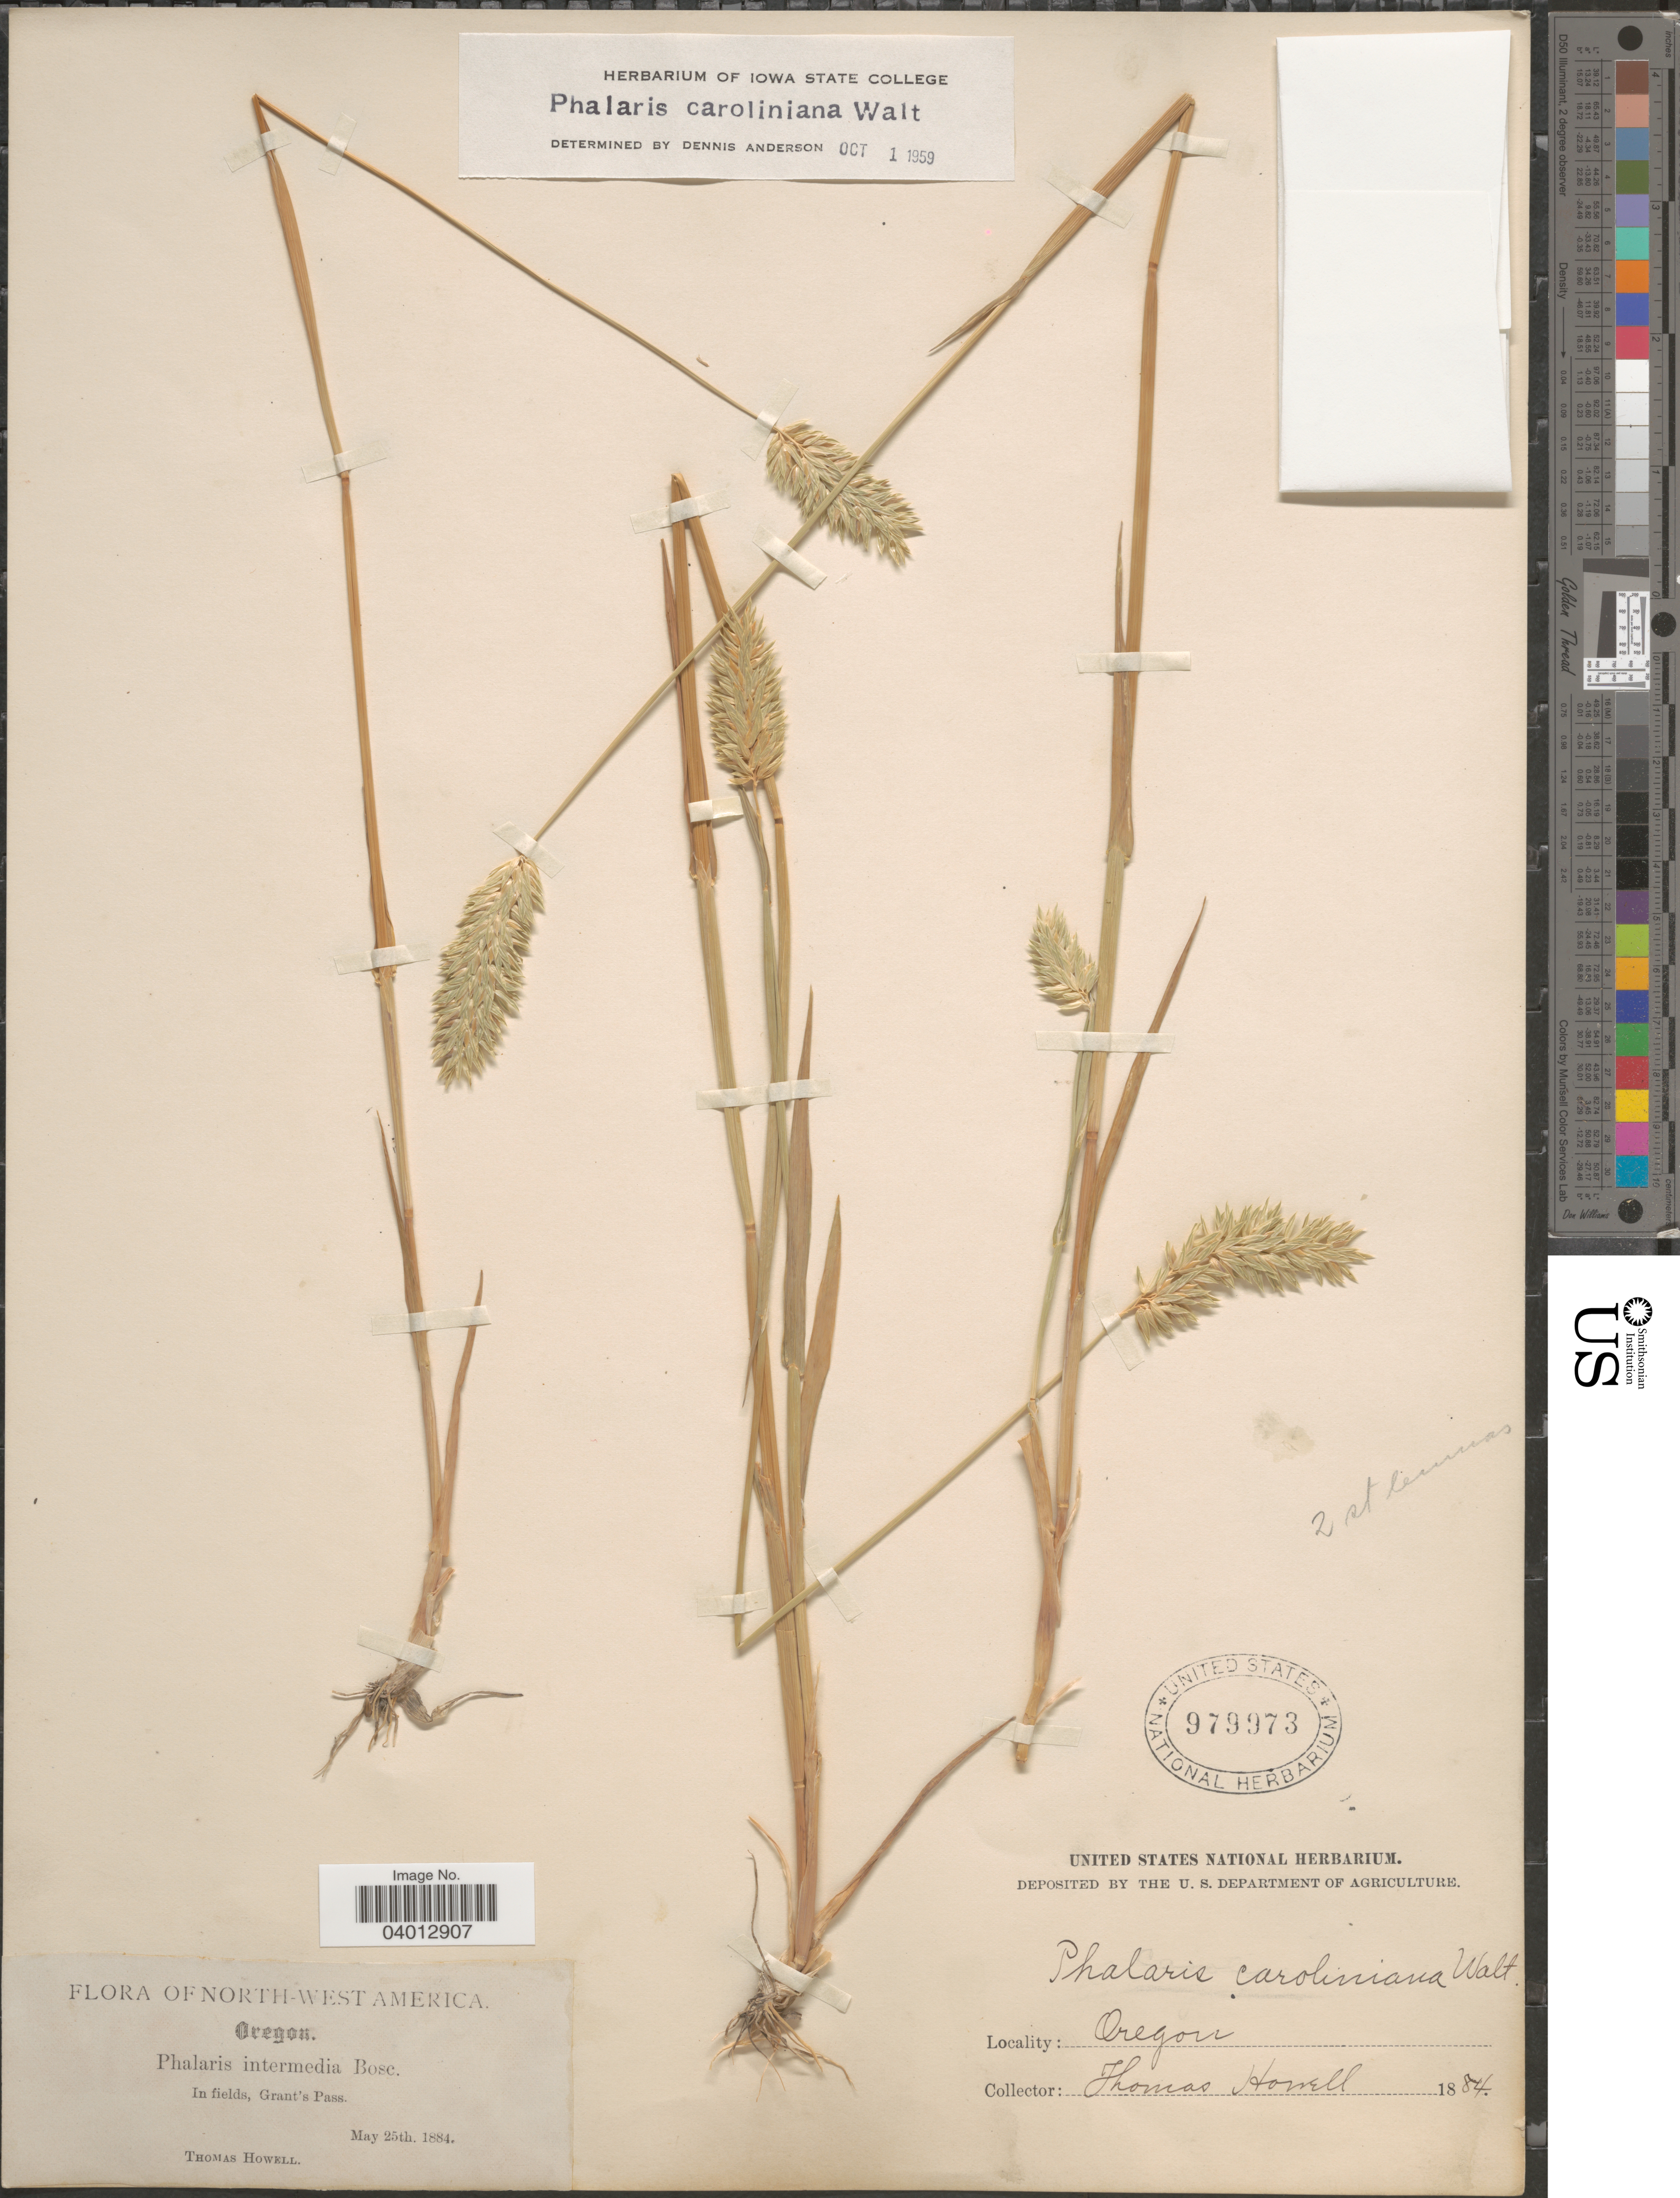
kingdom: Plantae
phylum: Tracheophyta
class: Liliopsida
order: Poales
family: Poaceae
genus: Phalaris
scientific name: Phalaris caroliniana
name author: Walter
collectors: T. Howell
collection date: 1884-05-25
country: United States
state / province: Oregon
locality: North-West America. In fields, Grant's Pass.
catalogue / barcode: US 979973